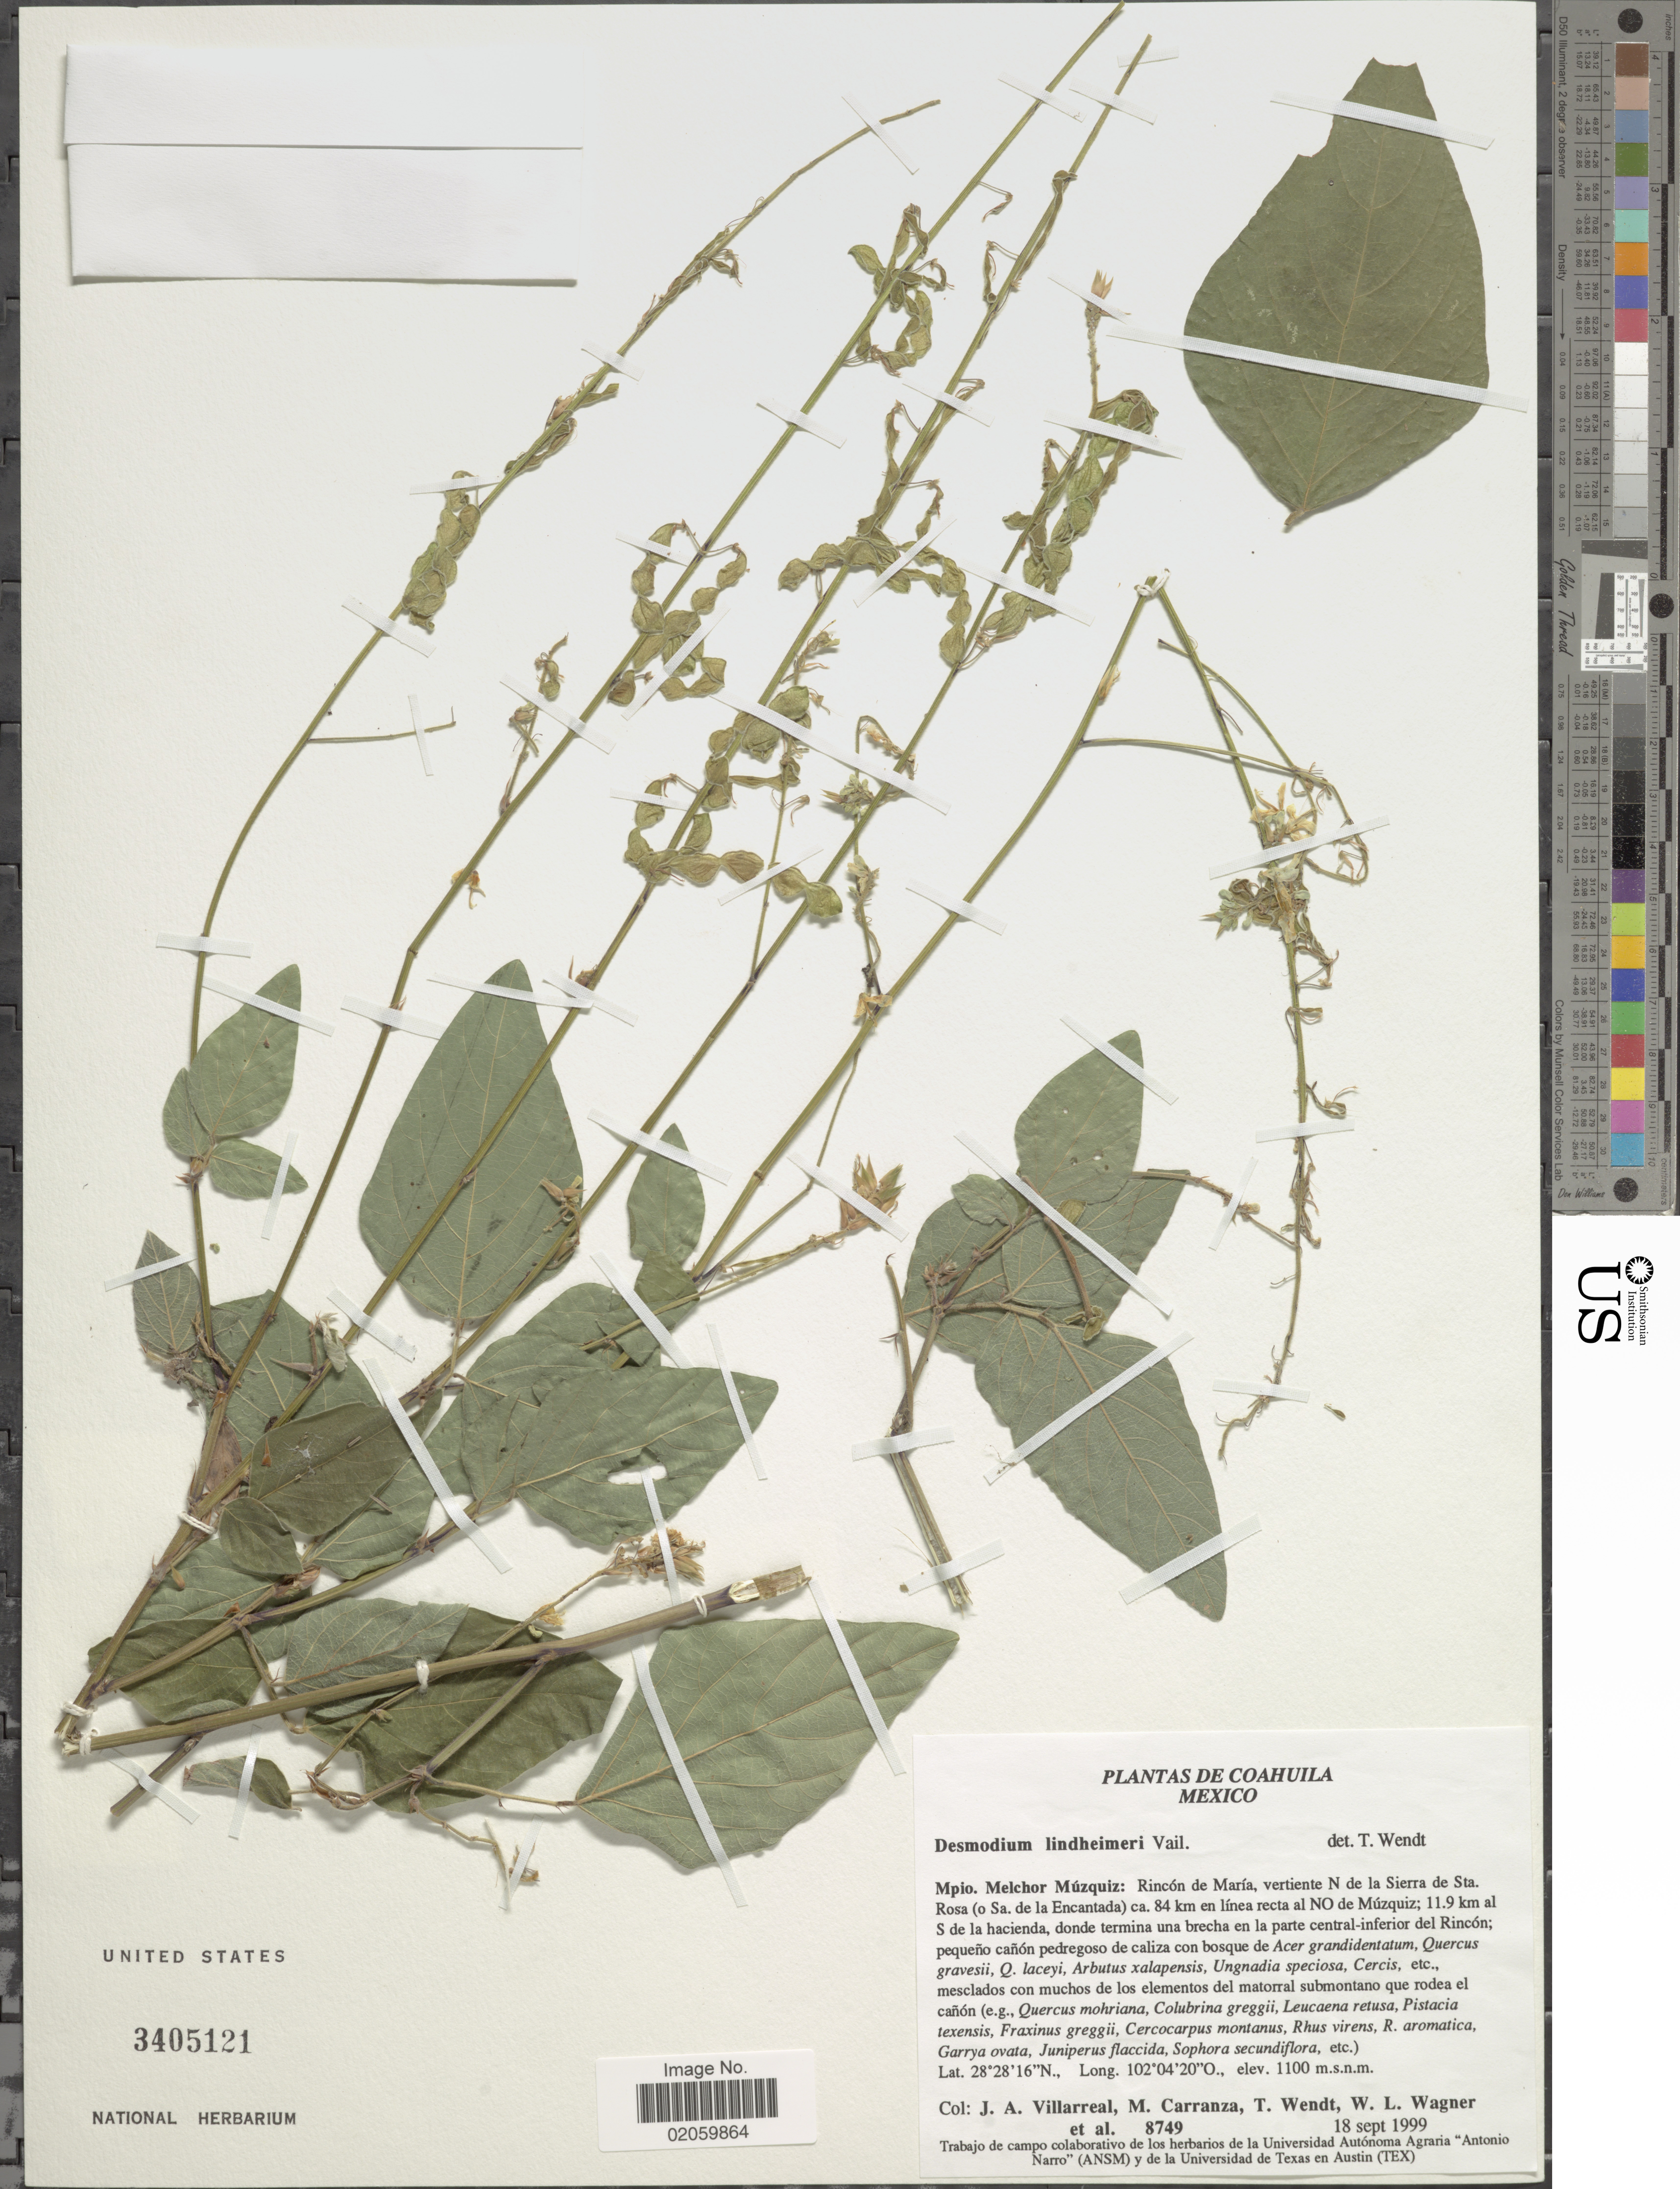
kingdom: Plantae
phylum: Tracheophyta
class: Magnoliopsida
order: Fabales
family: Fabaceae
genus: Desmodium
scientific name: Desmodium lindheimeri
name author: Vail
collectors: J. Villareal, M. Carranza, T. L. Wendt, W. L. Wagner & et al.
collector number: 8749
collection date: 1999-09-18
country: Mexico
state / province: Coahuila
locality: Mpio. Melchor Muzquiz: Rincon de Maria, vertiente N de la Sierra de Sta. Rosa ( o Sa. de Encantada) ca. 84 km en linea recta al No de Muzquiz; 11.9 km al S de la hacienda, donde termina una brecha en la parte central-inferior del Rincon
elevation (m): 1100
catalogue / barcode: US 3405121